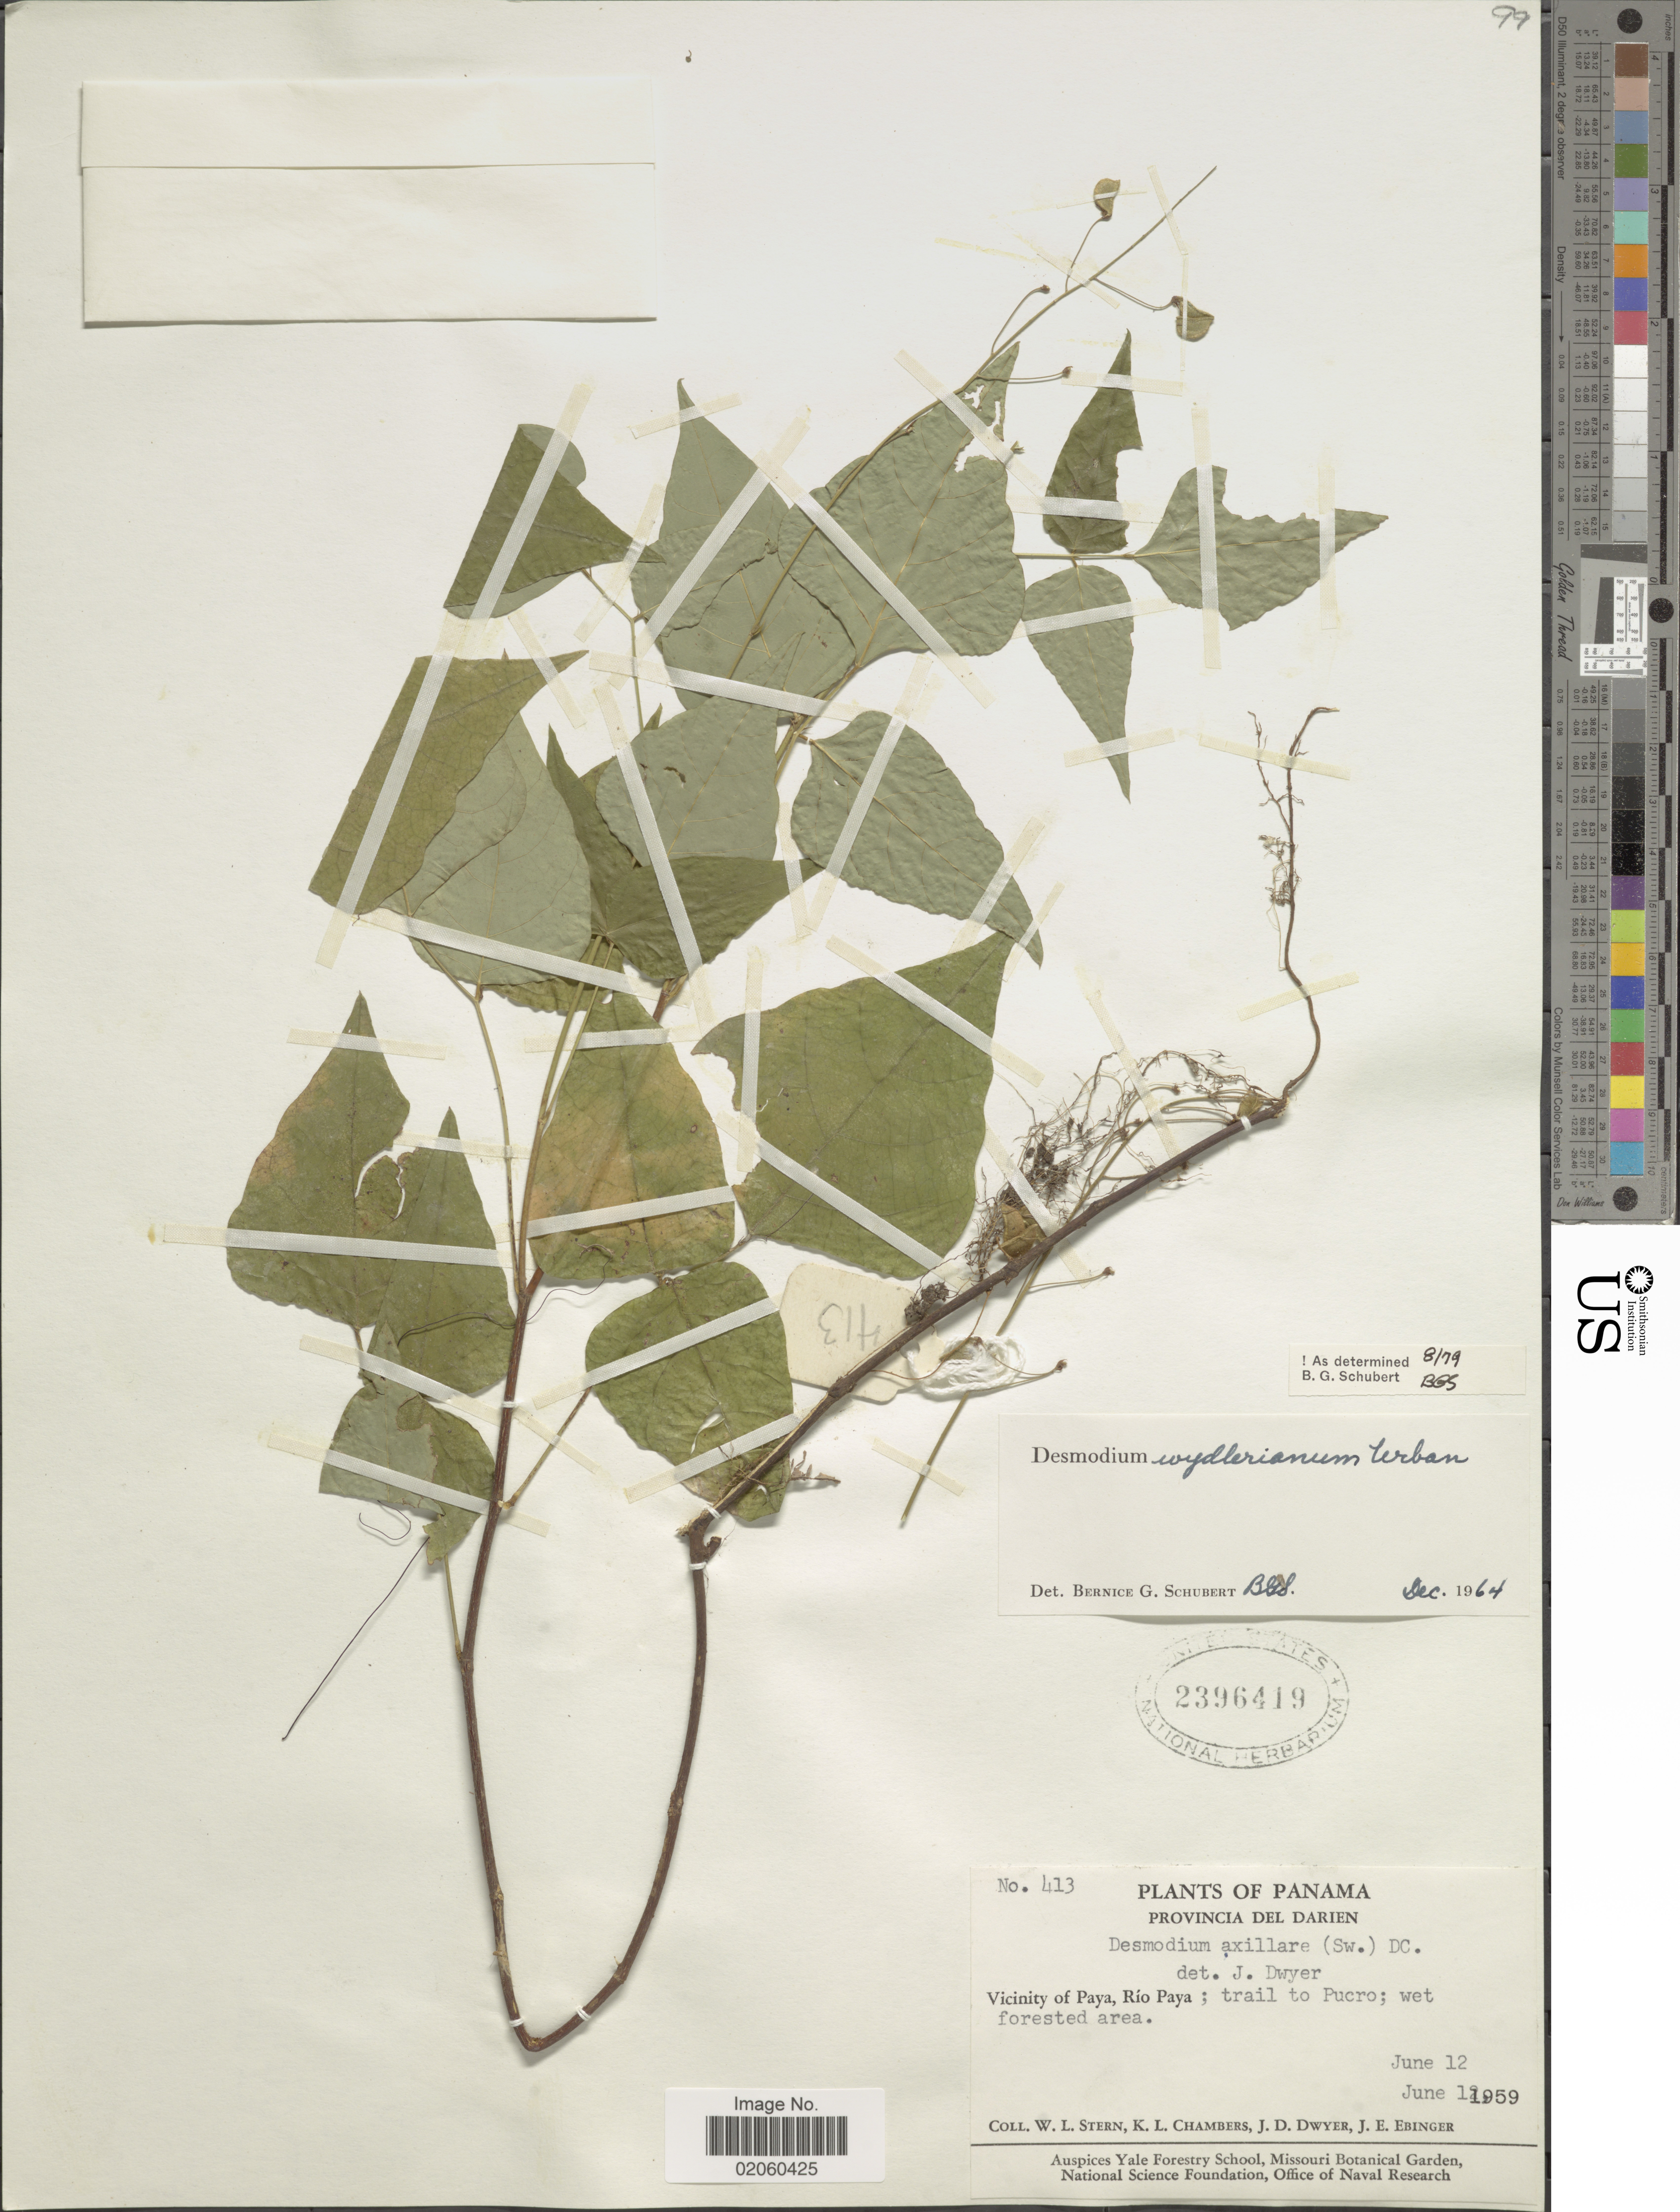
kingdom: Plantae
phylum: Tracheophyta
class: Magnoliopsida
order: Fabales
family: Fabaceae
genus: Desmodium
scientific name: Desmodium wydlerianum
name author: Urb.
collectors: W. L. Stern, K. Chambers, J. D. Dwyer & J. Ebinger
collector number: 413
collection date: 1959-06-12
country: Panama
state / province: Darién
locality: Provincia Del Darien, Vicinity of Paya, Rio Paya, trail to Pucro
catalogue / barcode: US 2396419